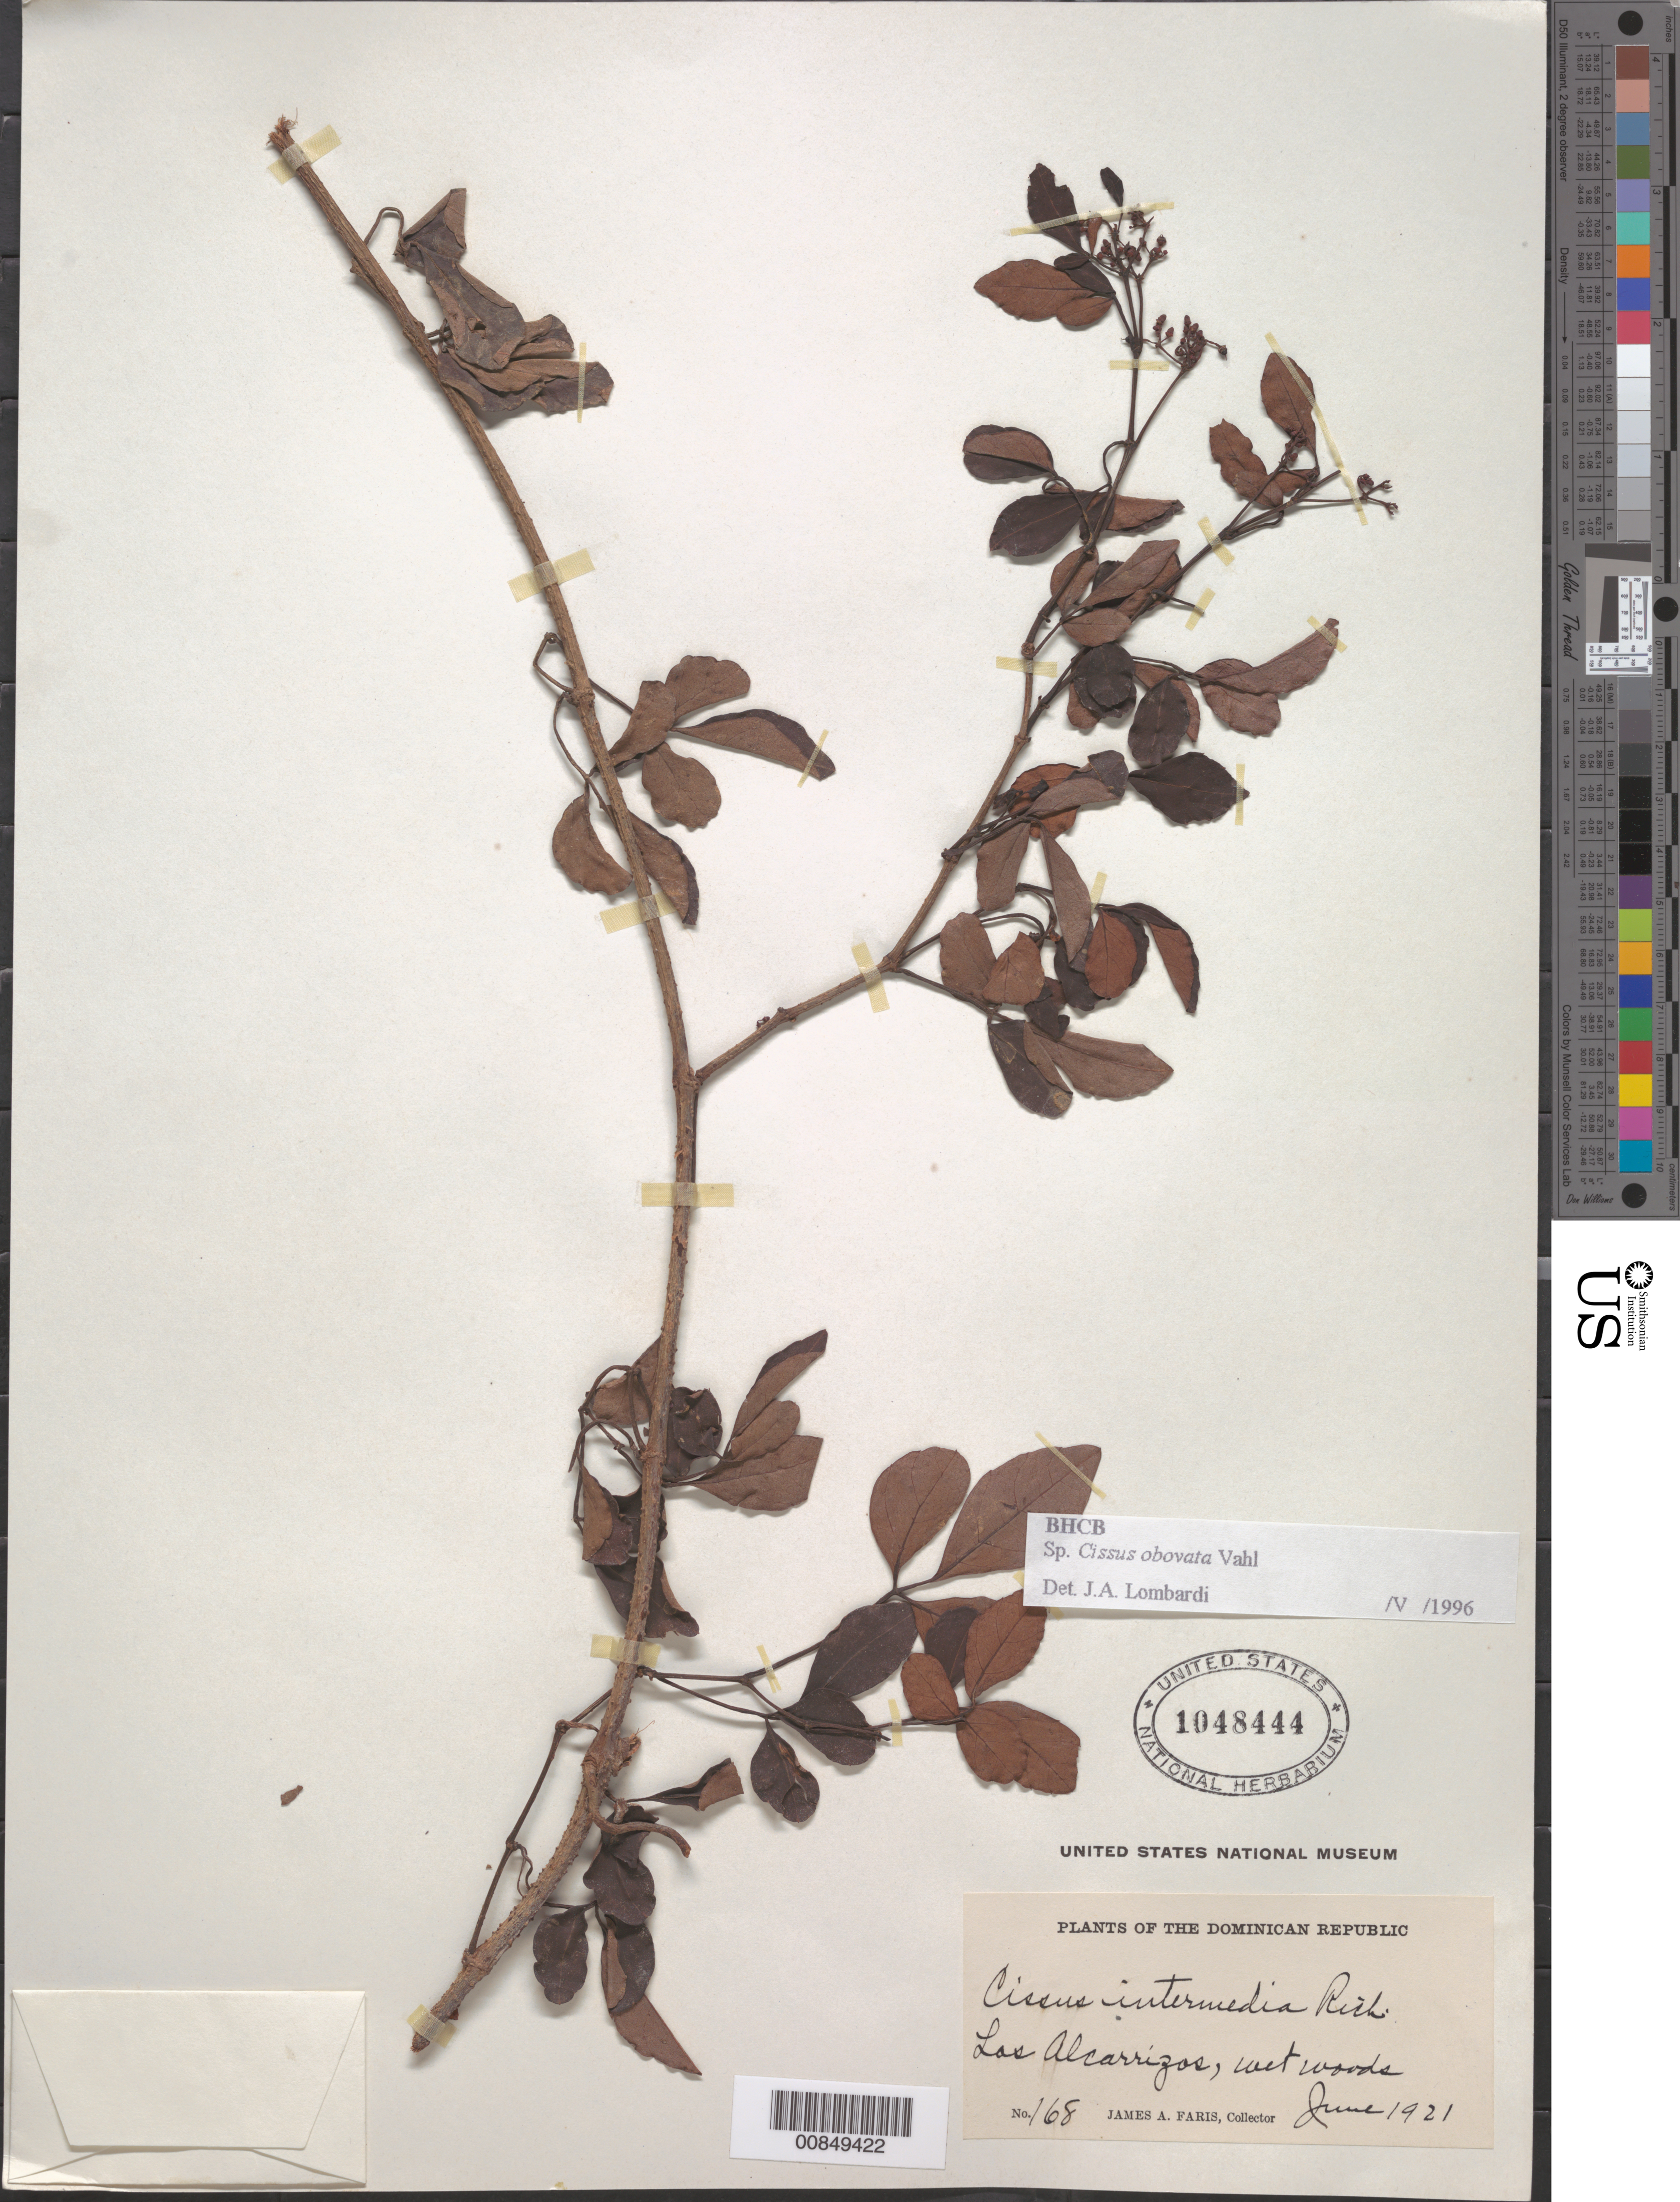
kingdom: Plantae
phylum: Tracheophyta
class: Magnoliopsida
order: Vitales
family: Vitaceae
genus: Cissus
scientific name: Cissus obovata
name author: Vahl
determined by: Lombardi, Julio A.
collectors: J. Faris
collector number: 168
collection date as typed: Jun 1921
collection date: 1921-06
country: Dominican Republic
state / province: San Cristóbal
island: Hispaniola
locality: Las Alcarrizos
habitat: Wet woods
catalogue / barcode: US 1048444